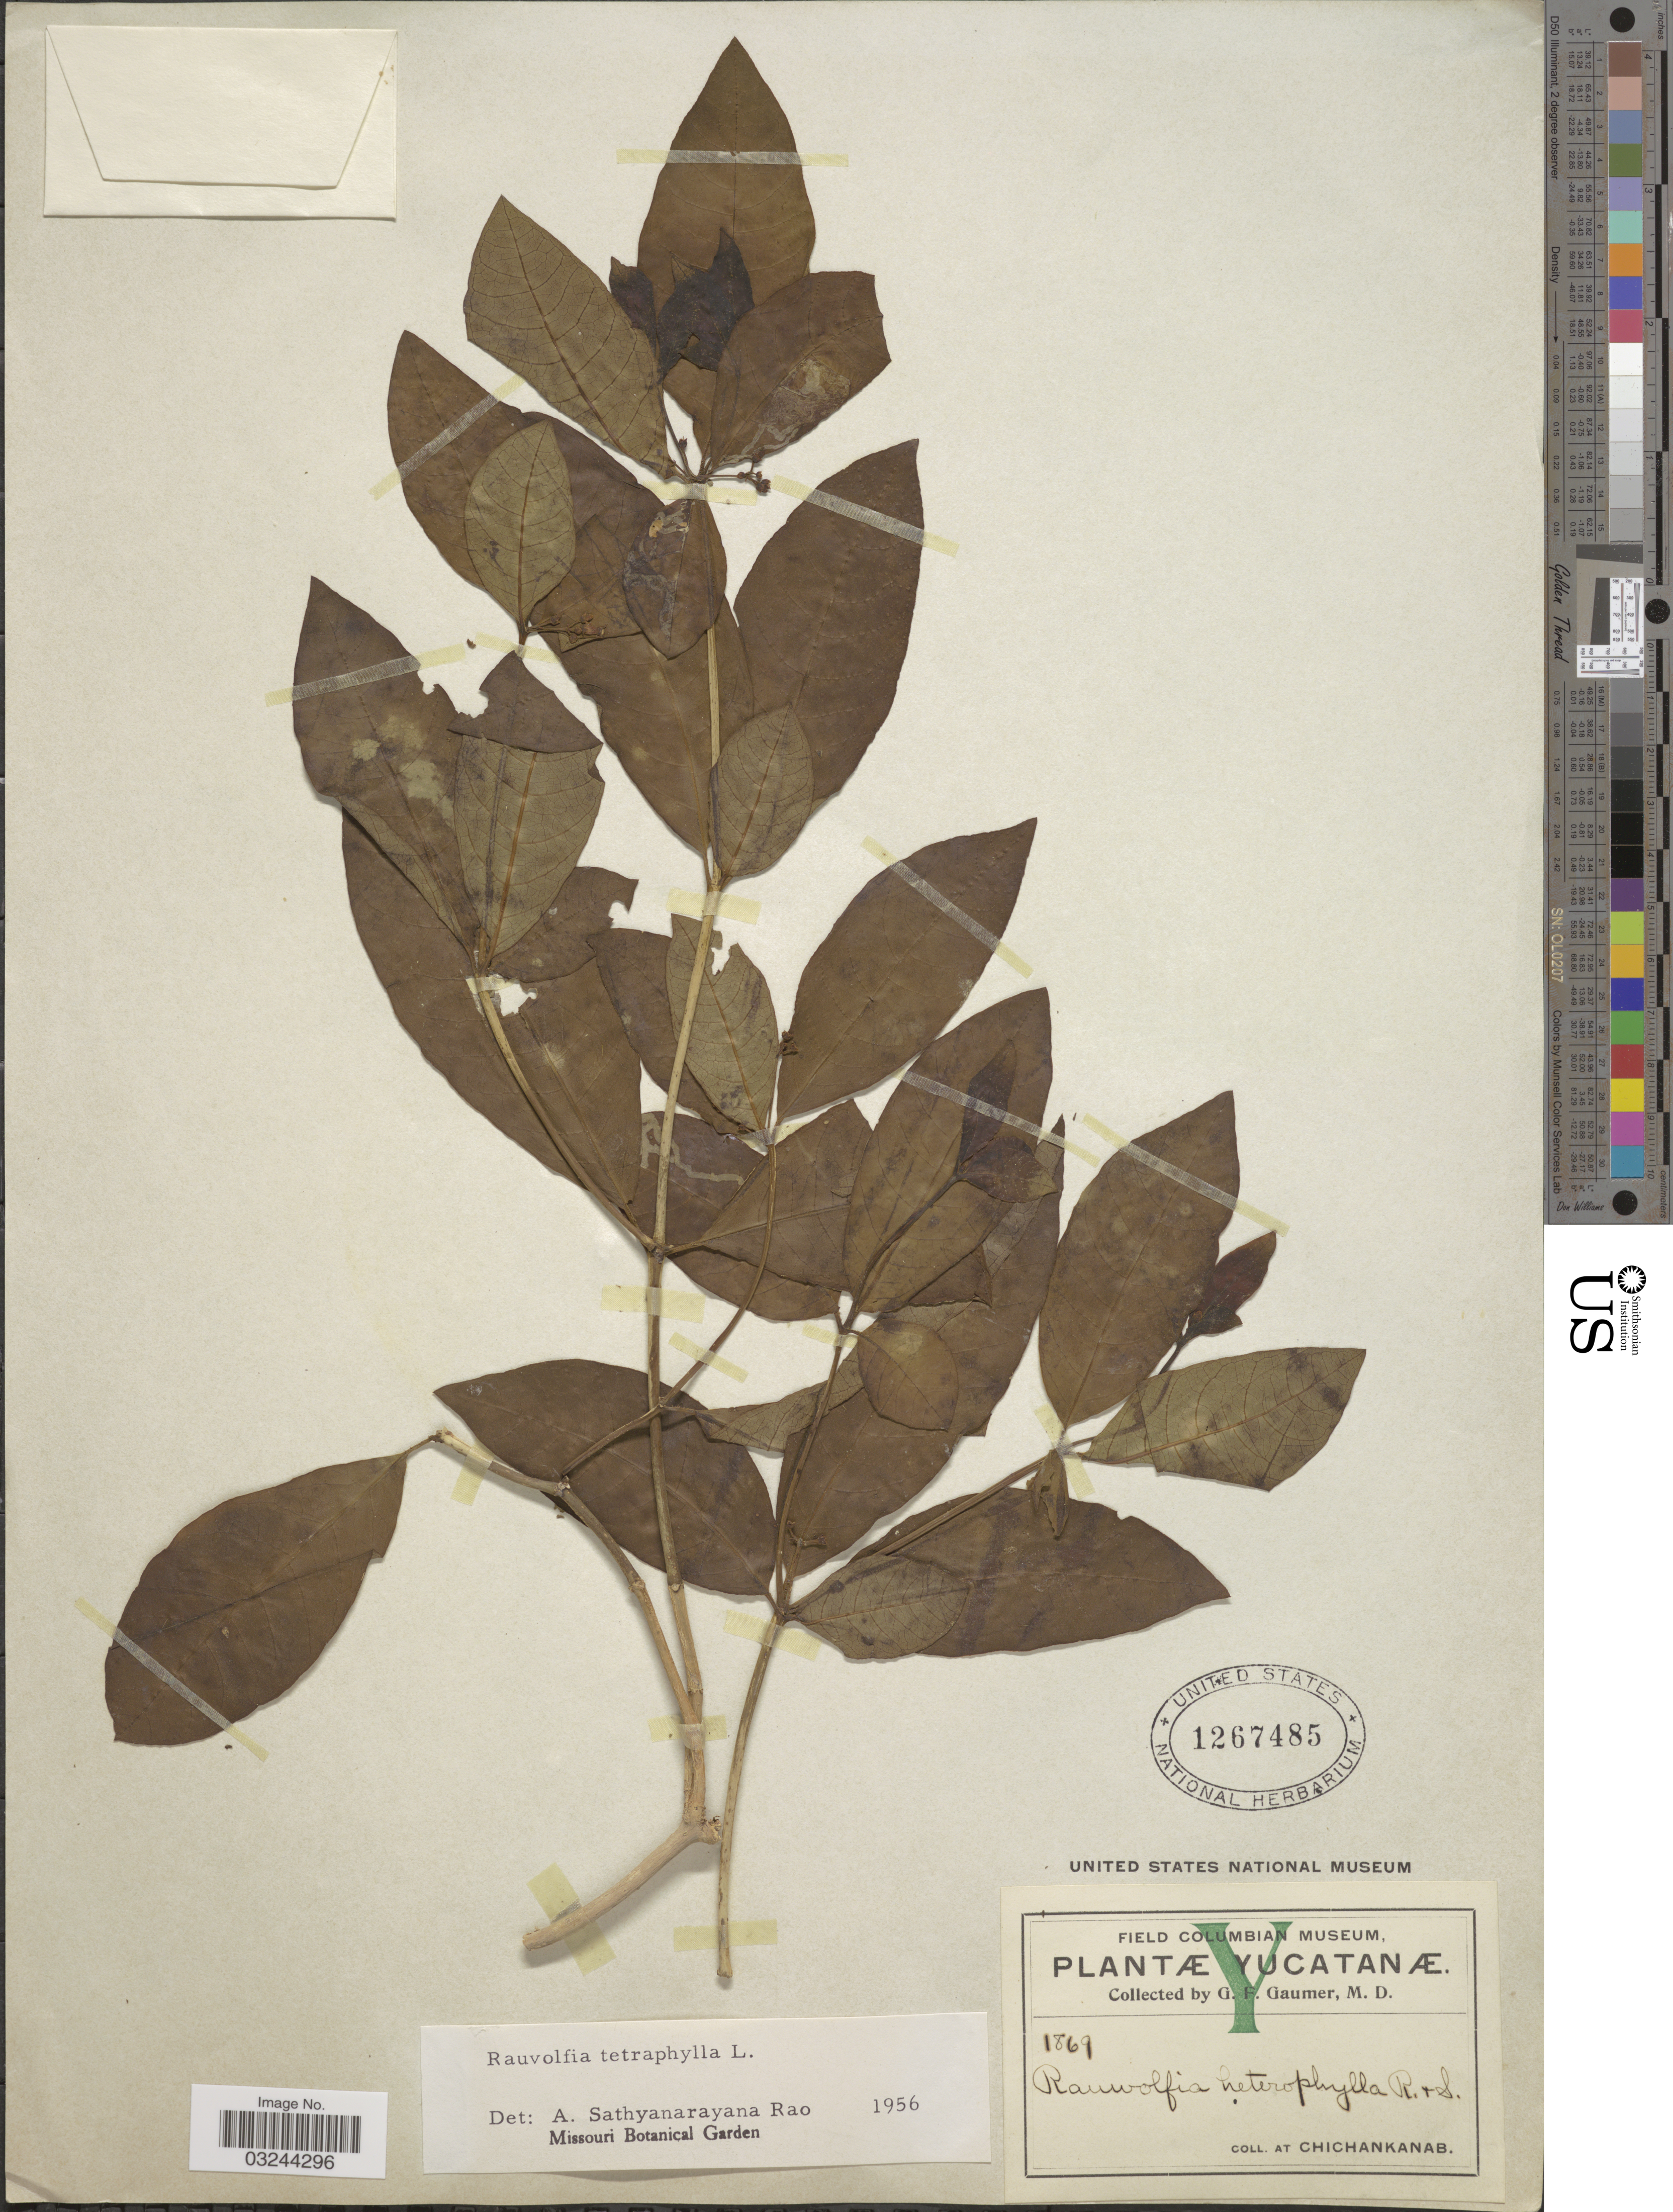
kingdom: Plantae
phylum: Tracheophyta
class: Magnoliopsida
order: Gentianales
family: Apocynaceae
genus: Rauvolfia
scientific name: Rauvolfia tetraphylla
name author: L.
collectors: G. F. Gaumer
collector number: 1869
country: Mexico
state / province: Yucatán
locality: At Chichankanab.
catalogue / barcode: US 1267485